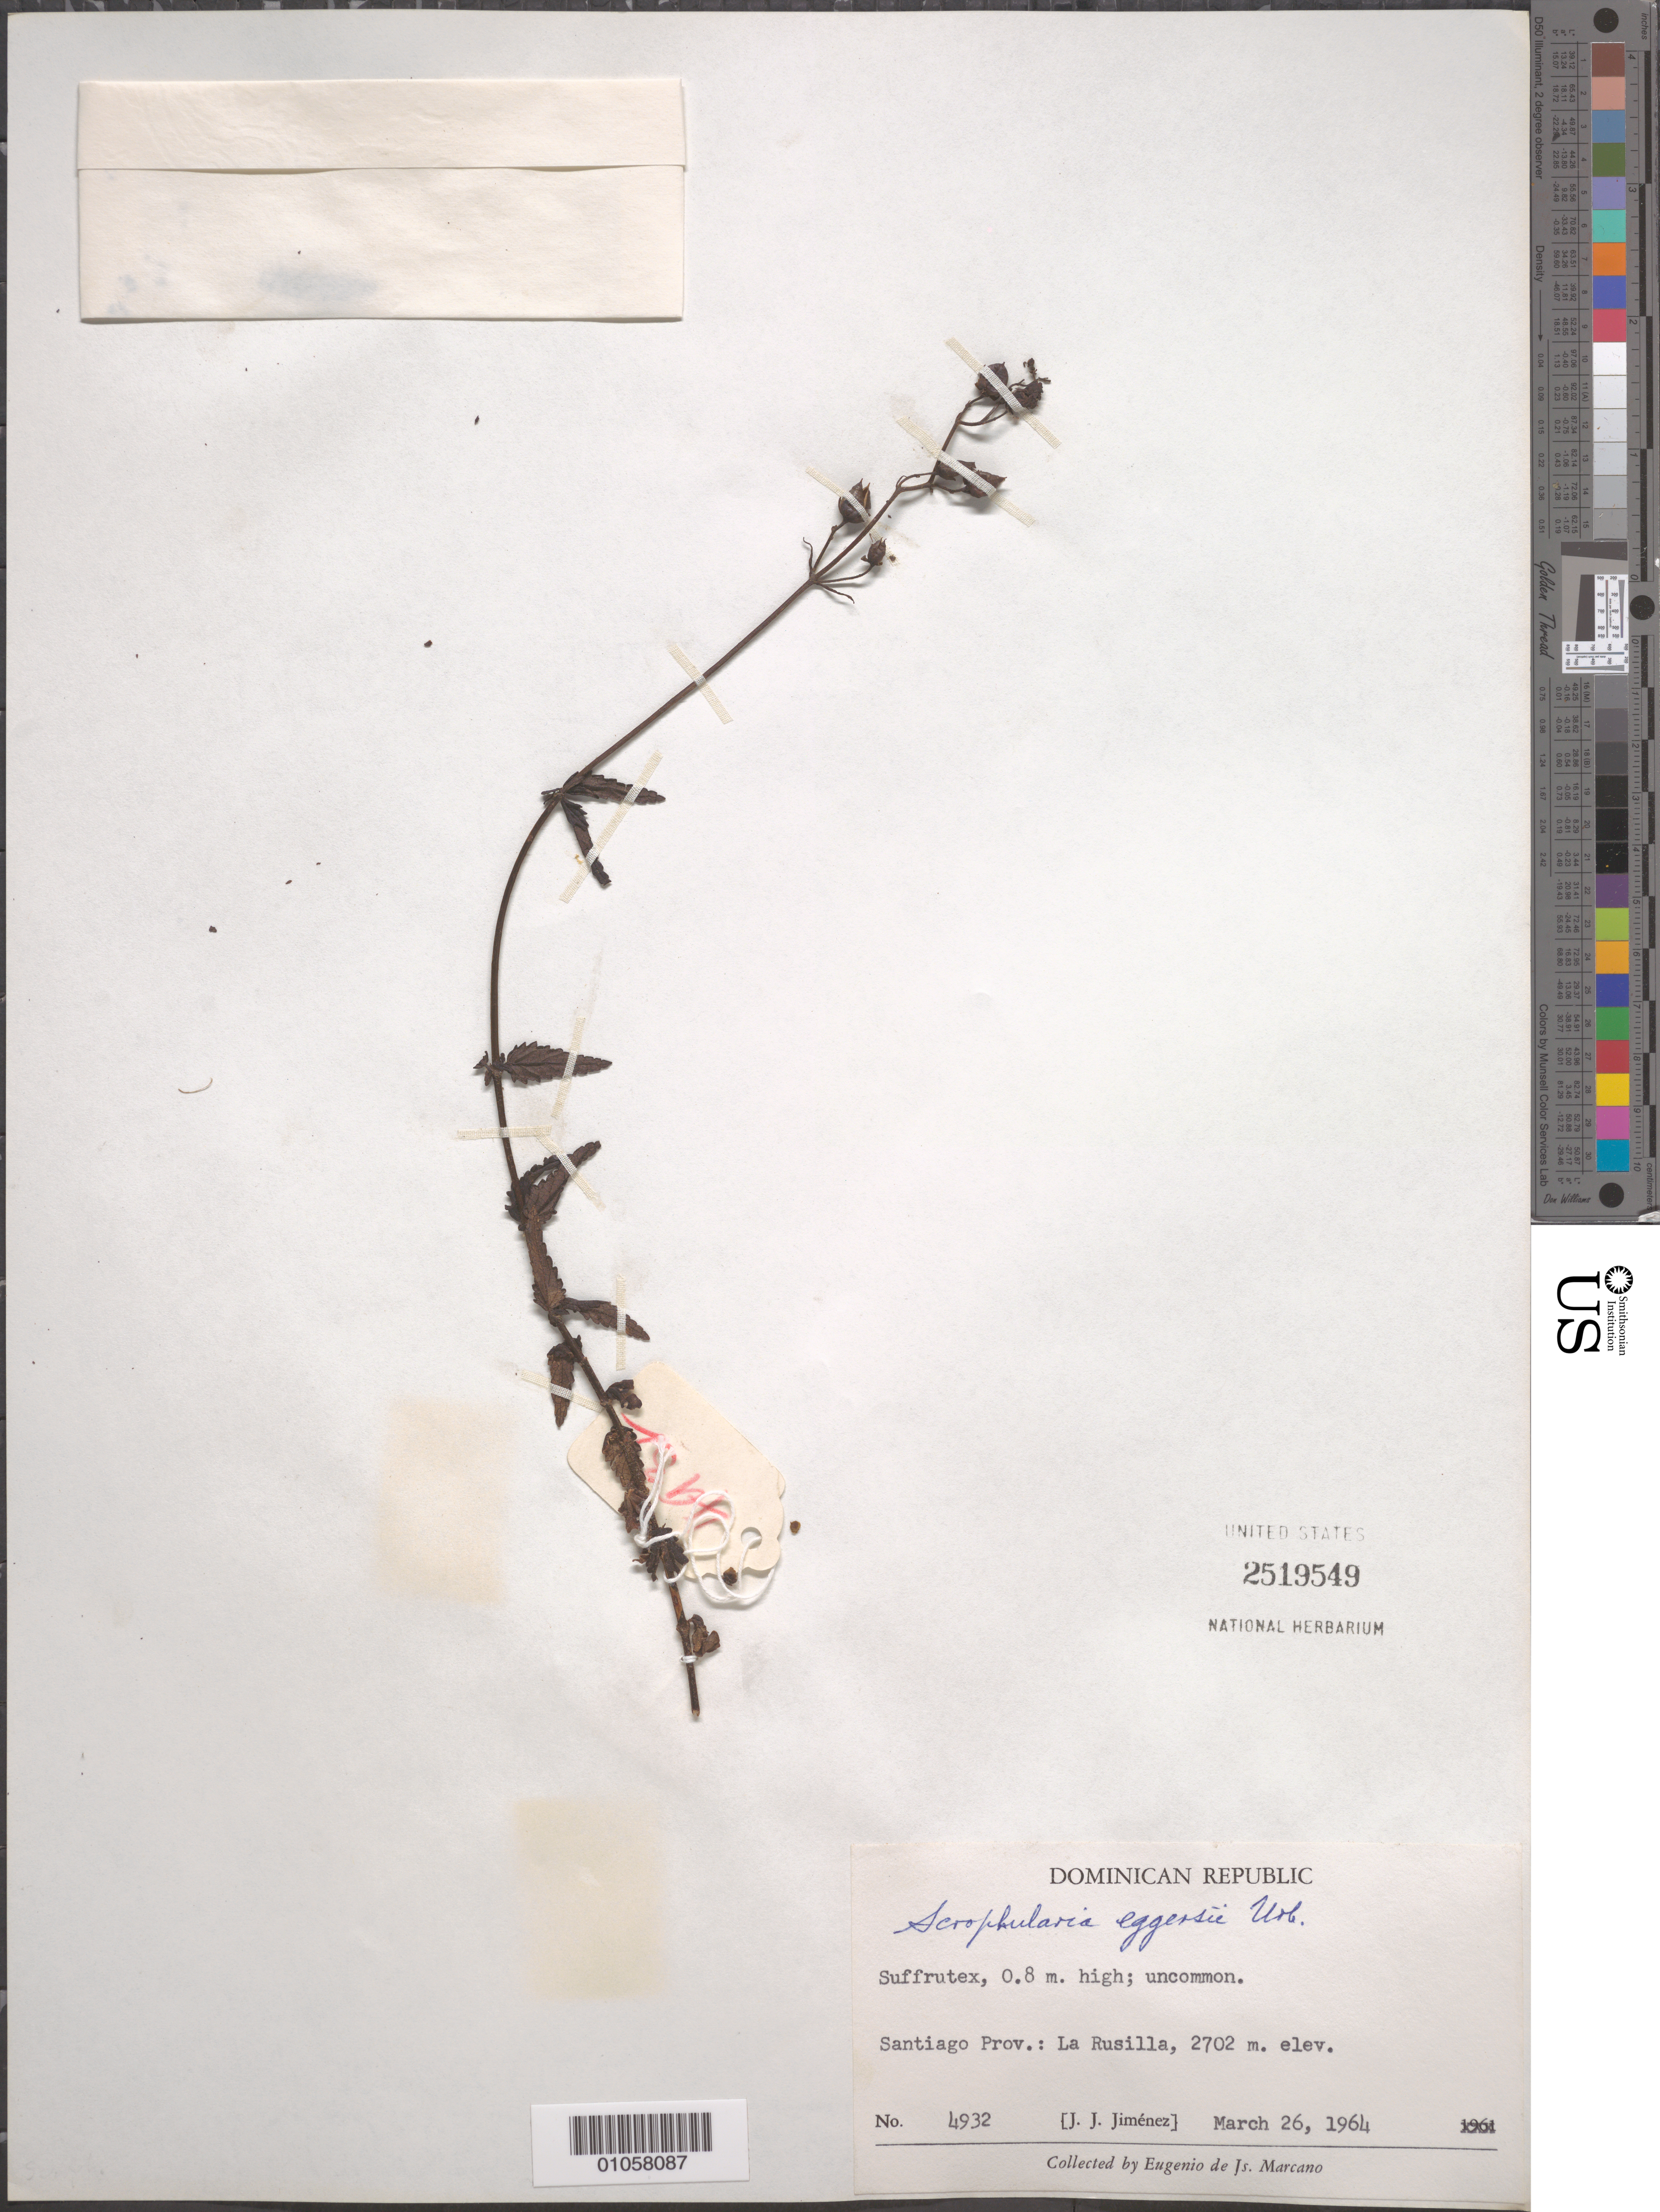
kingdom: Plantae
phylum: Tracheophyta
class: Magnoliopsida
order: Lamiales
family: Scrophulariaceae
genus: Scrophularia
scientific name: Scrophularia eggersii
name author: Urb.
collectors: E. J. Marcano F. & J. J. Jiménez Almonte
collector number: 4932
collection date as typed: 26 Mar 1964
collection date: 1964-03-26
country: Dominican Republic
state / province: Santiago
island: Hispaniola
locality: La Rusilla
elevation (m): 2702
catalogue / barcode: US 2519549